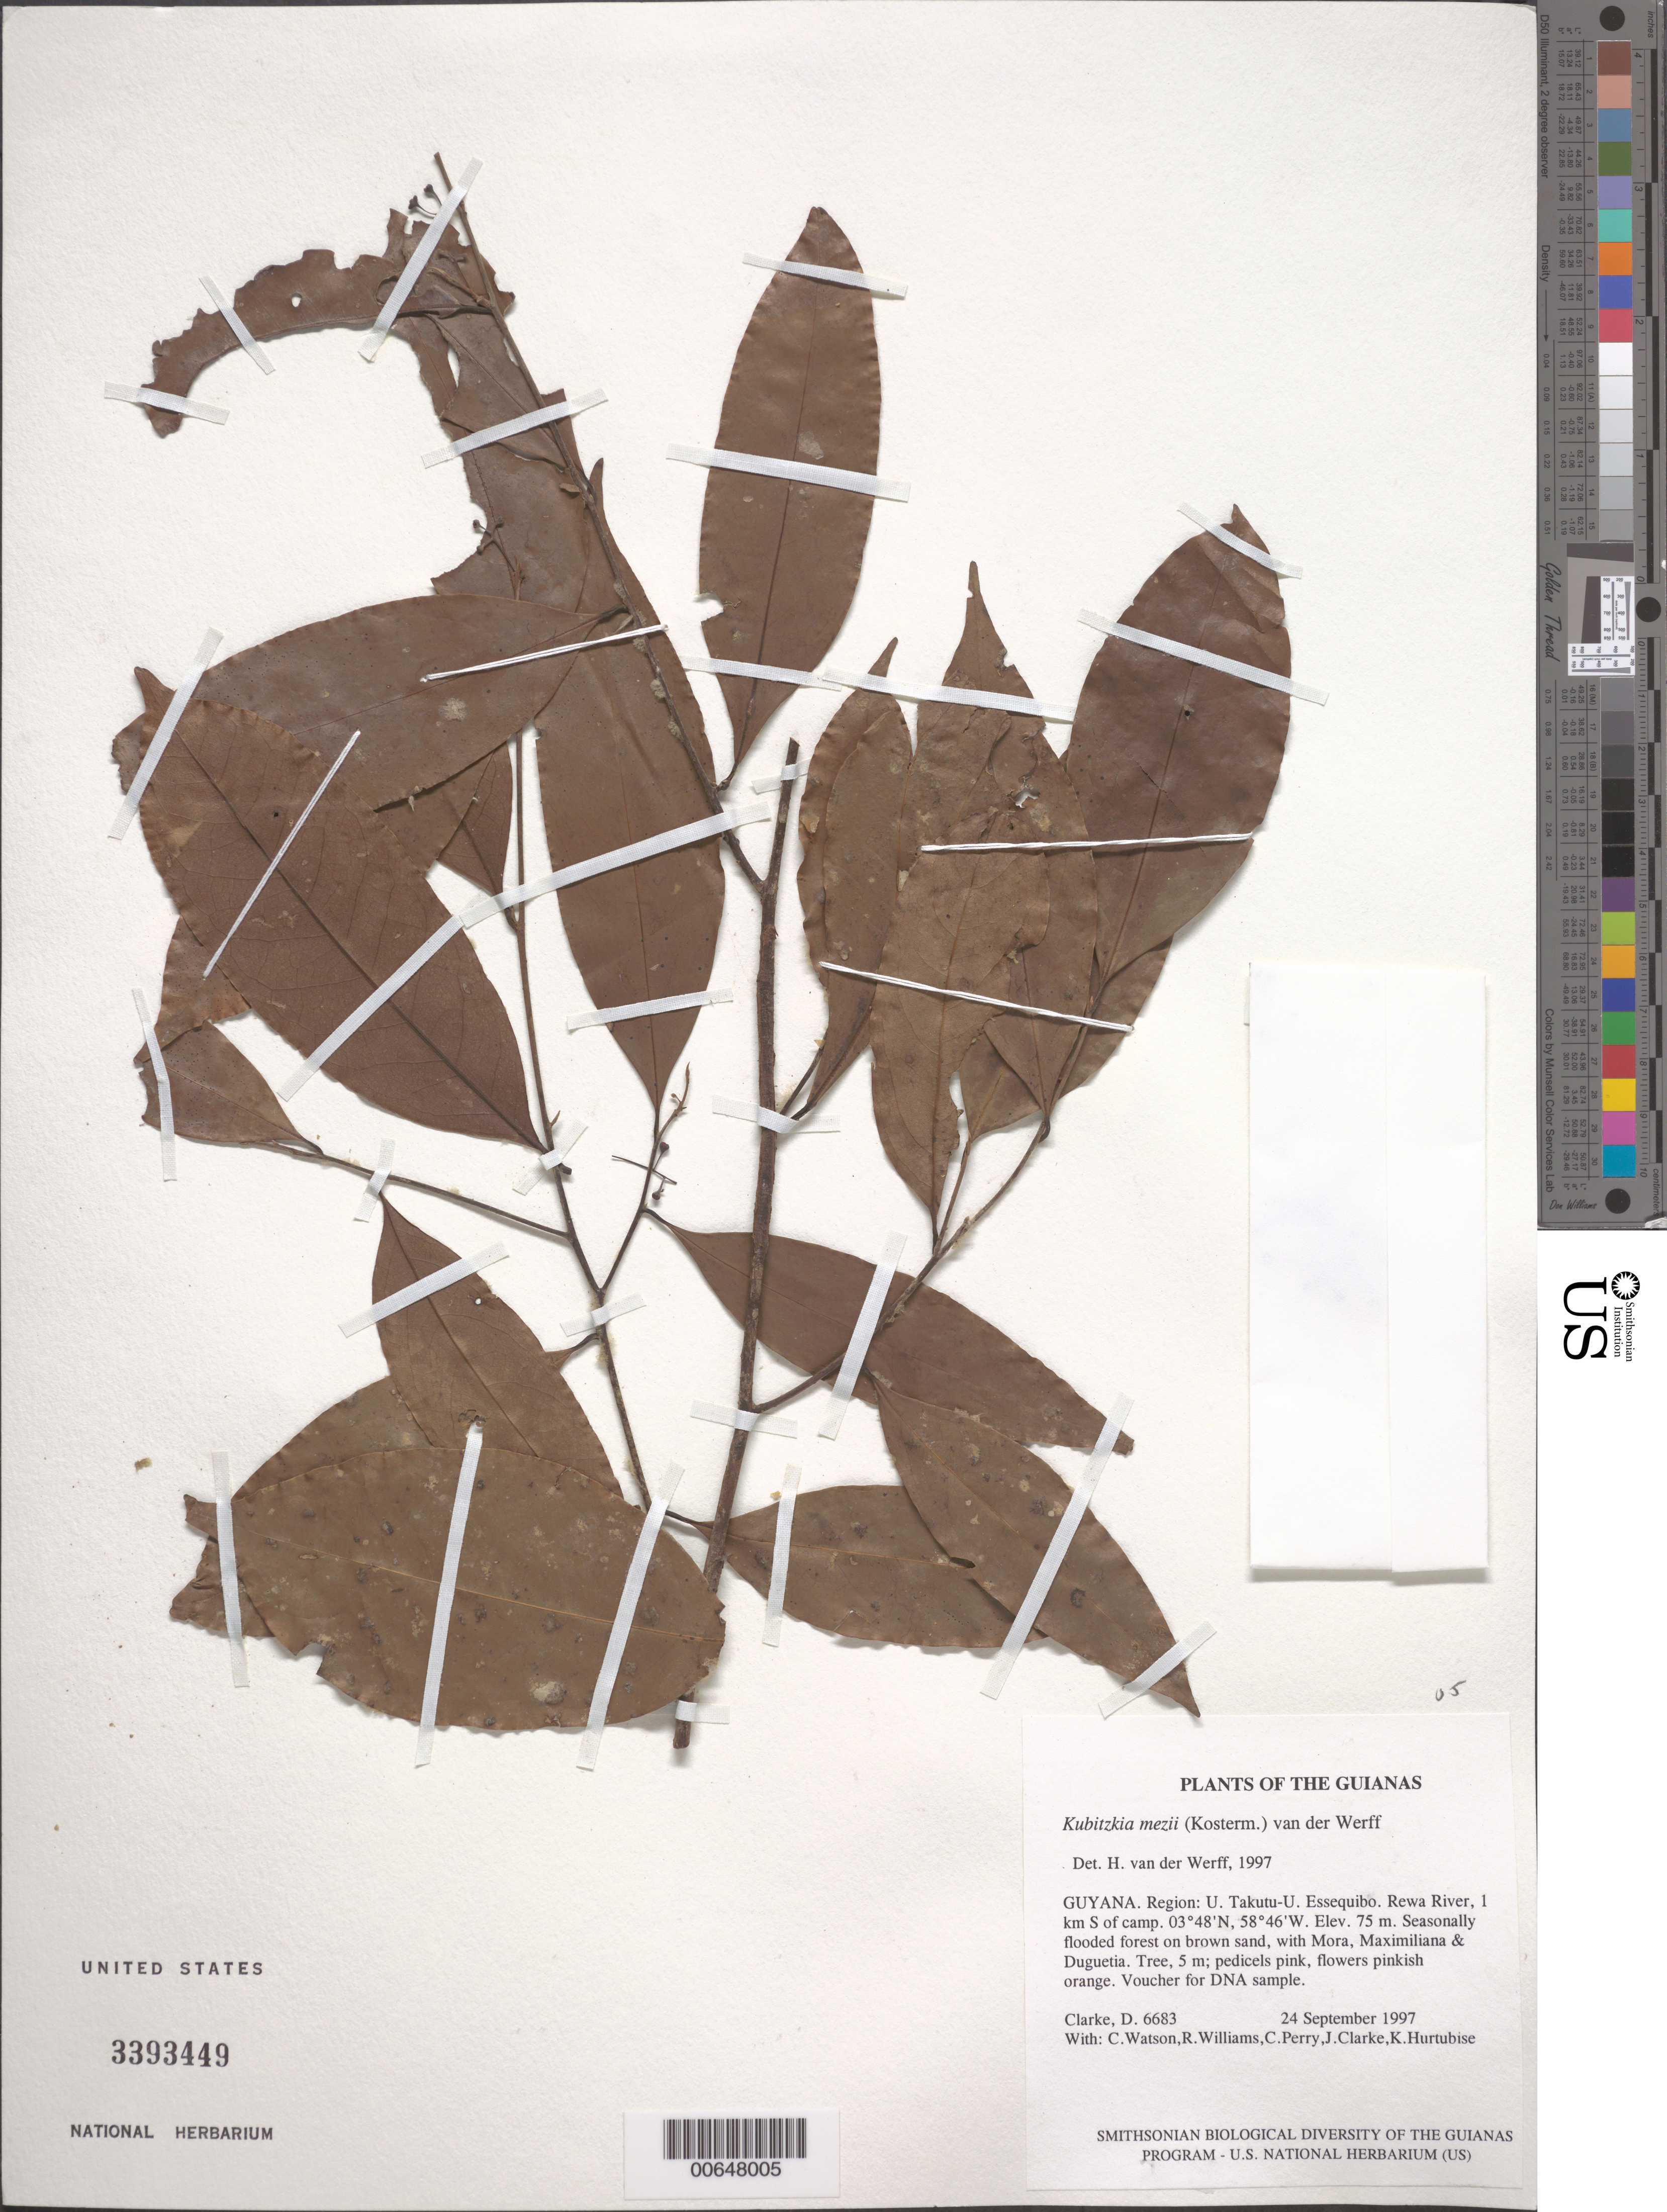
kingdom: Plantae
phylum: Tracheophyta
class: Magnoliopsida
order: Laurales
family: Lauraceae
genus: Kubitzkia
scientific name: Kubitzkia macrantha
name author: (Kosterm.) van der Werff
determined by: van der Werff, H., (MO), Missouri Botanical Garden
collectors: H. D. Clarke, C. Watson, R. Williams, C. Perry, J. Clarke & K. Hurtubise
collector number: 6683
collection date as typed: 24 September 1997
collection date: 1997-09-24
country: Guyana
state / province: U. Takutu-U. Essequibo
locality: Rewa River, 1 km S of camp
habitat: Seasonally flooded forest on brown sand, with Mora, Maximiliana & Duguetia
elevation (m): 75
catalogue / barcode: US 3393449